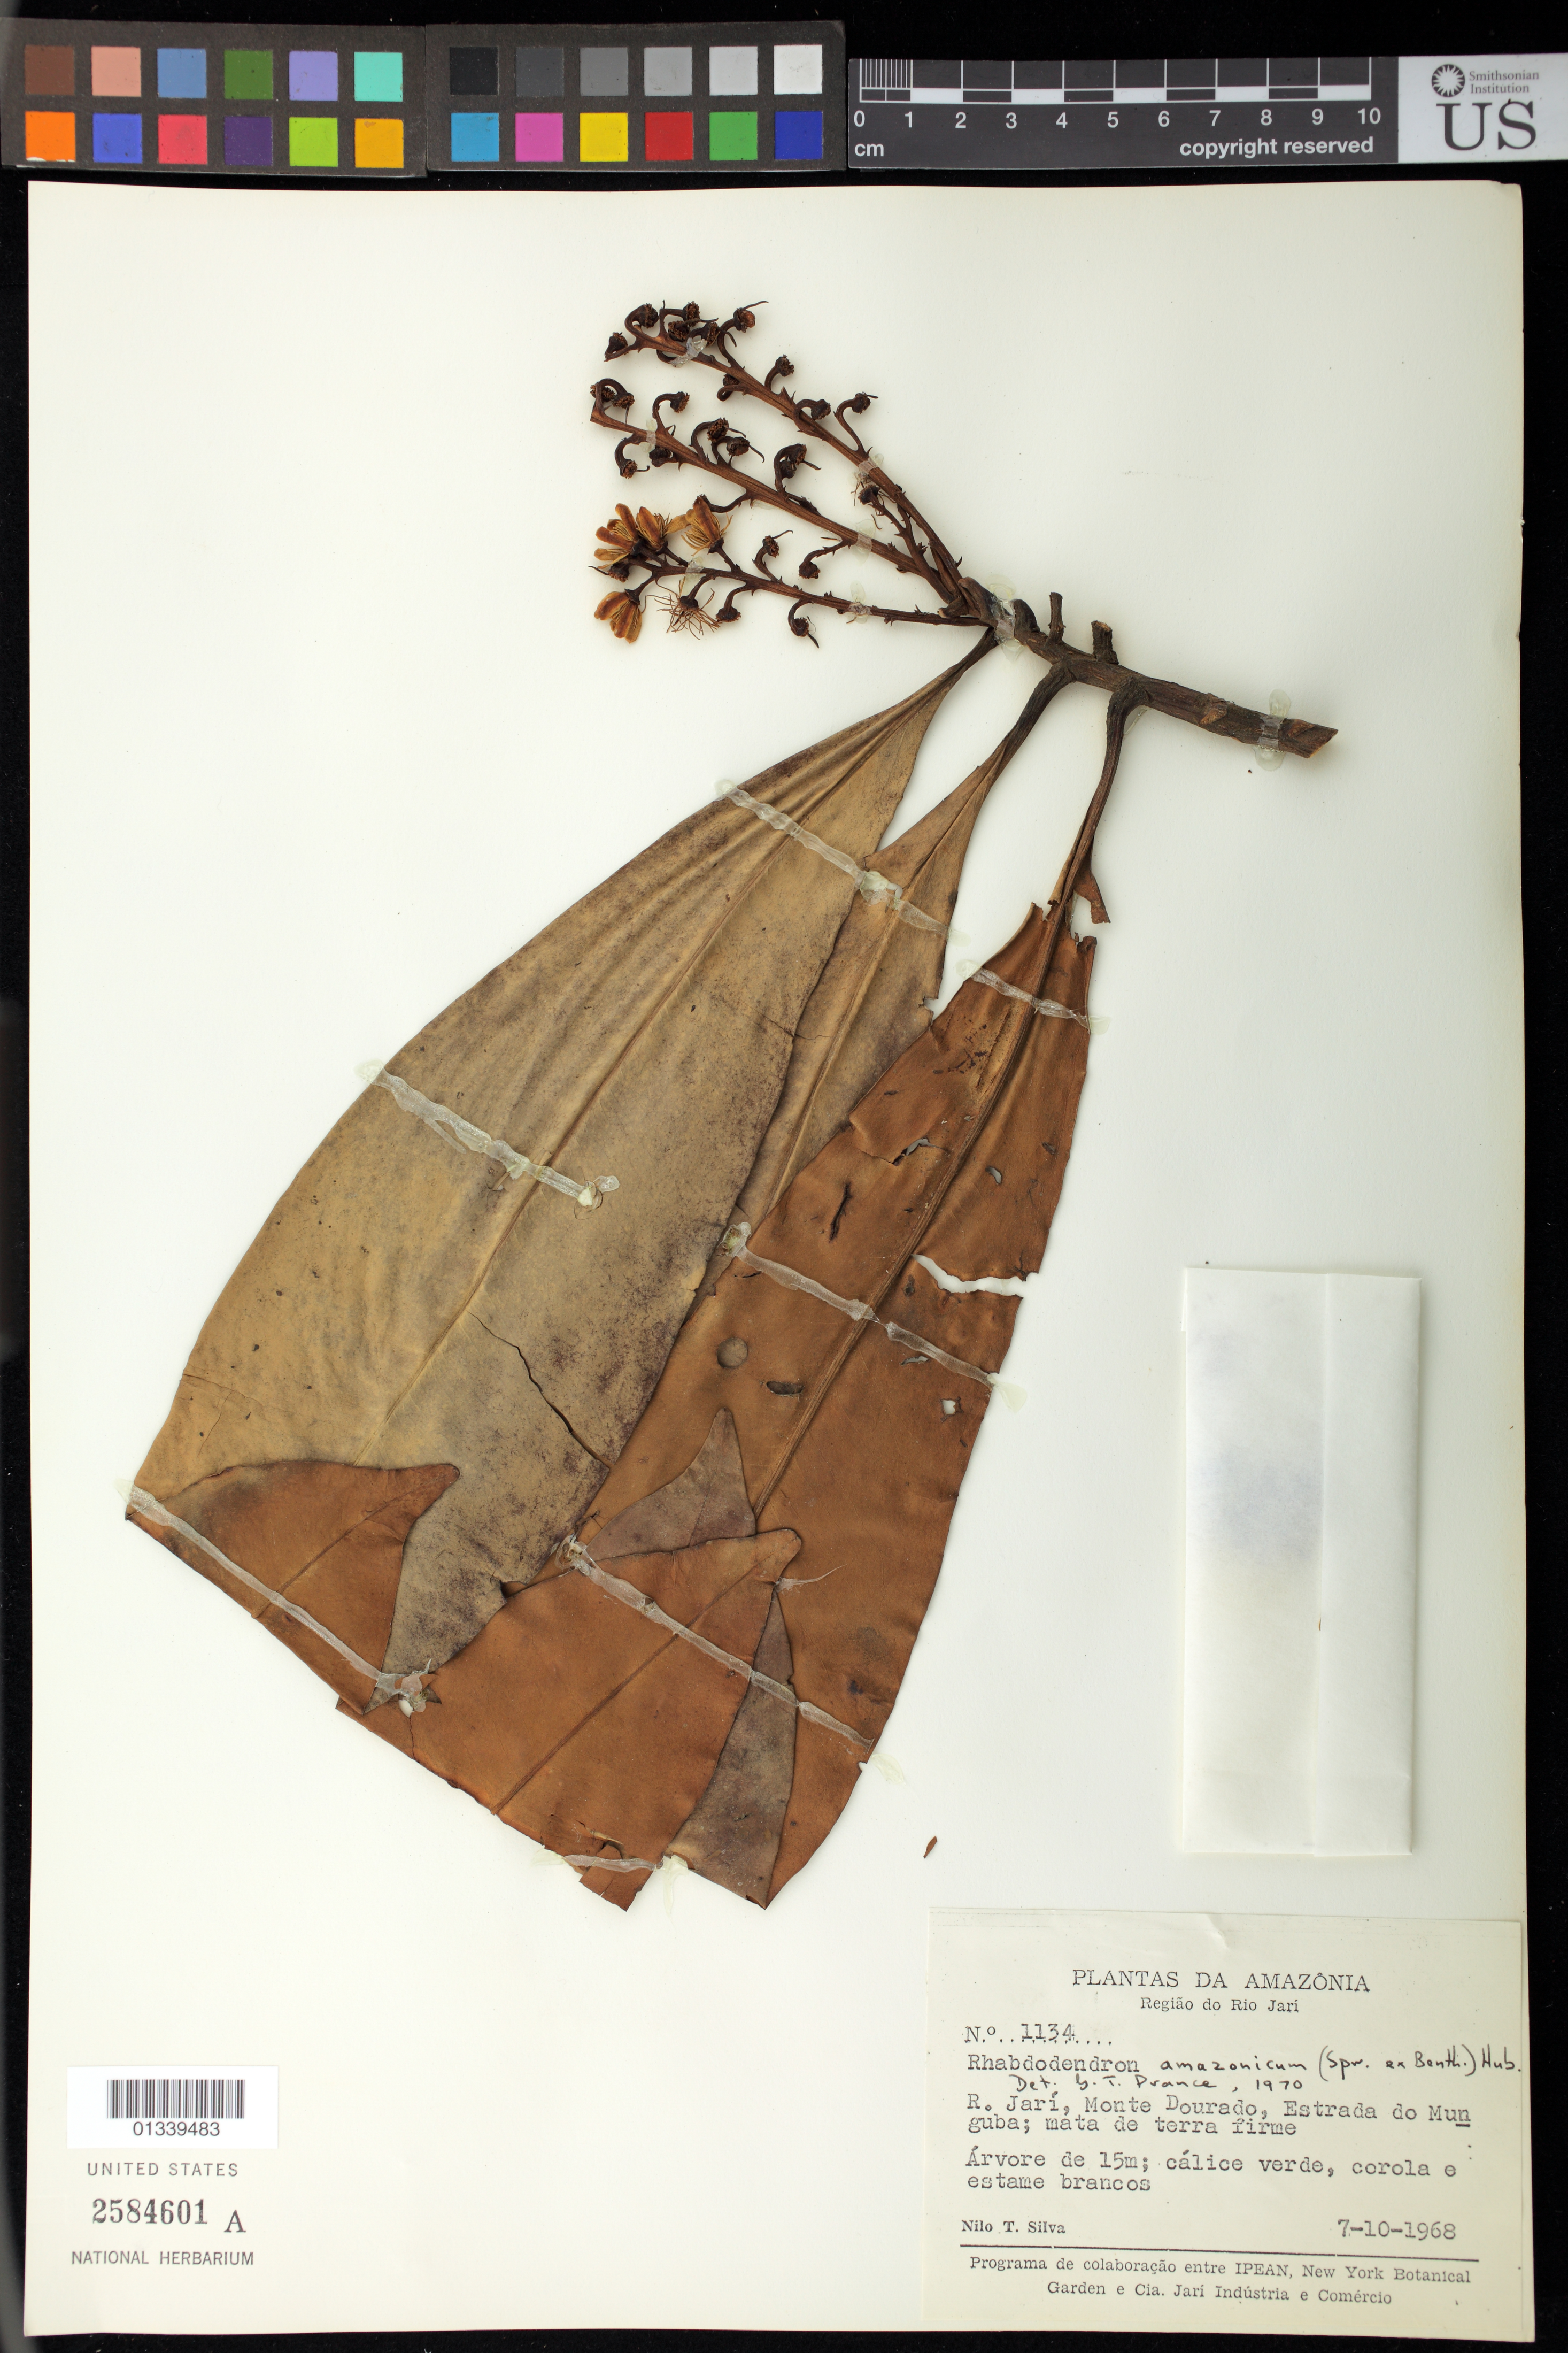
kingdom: Plantae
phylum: Tracheophyta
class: Magnoliopsida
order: Caryophyllales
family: Rhabdodendraceae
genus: Rhabdodendron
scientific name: Rhabdodendron amazonicum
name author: (Spruce ex Benth.) Huber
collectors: N. T. Silva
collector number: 1134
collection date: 1968-10-07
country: Brazil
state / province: Pará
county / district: Almeirim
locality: R. Jari, Monte Dourado, Estrada do Munguba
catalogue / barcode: US 2584601A